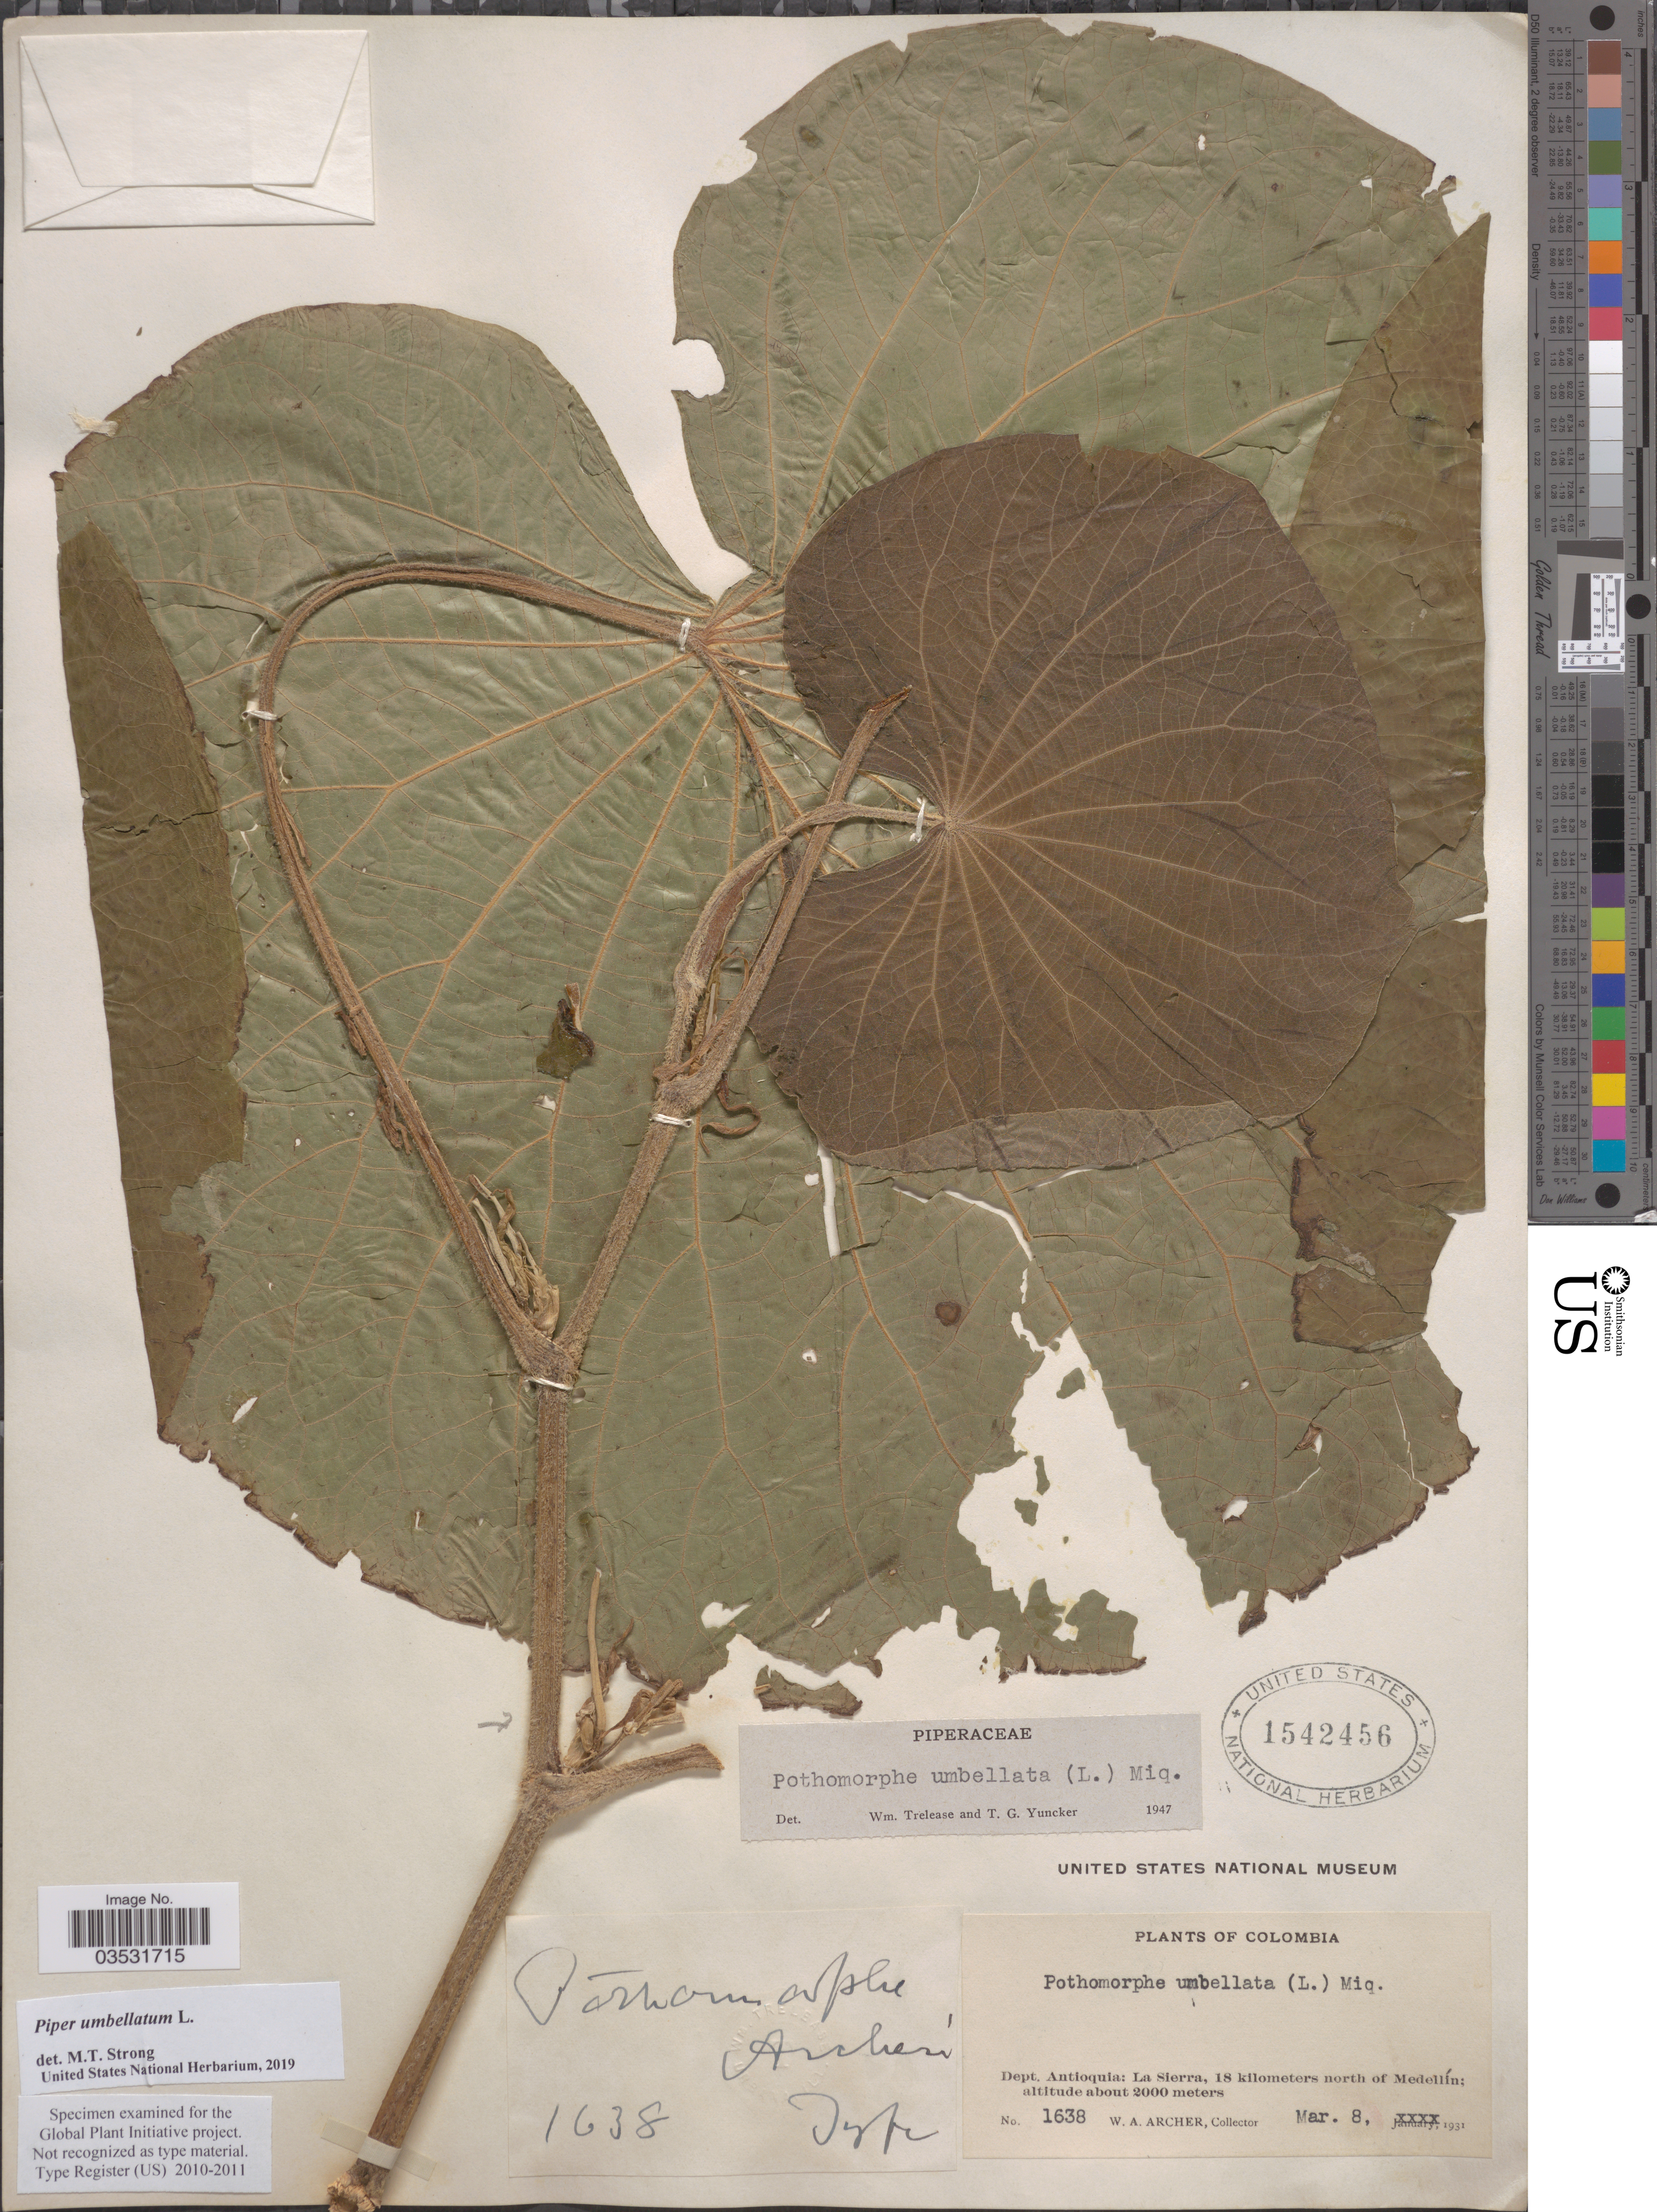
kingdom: Plantae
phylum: Tracheophyta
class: Magnoliopsida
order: Piperales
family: Piperaceae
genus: Piper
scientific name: Piper umbellatum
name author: L.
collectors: W. Archer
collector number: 1638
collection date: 1931-03-08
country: Colombia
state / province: Antioquia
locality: Dept. Antioquia: La Sierra, 18 kilometers north of Medellín.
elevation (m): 2000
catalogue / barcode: US 1542456